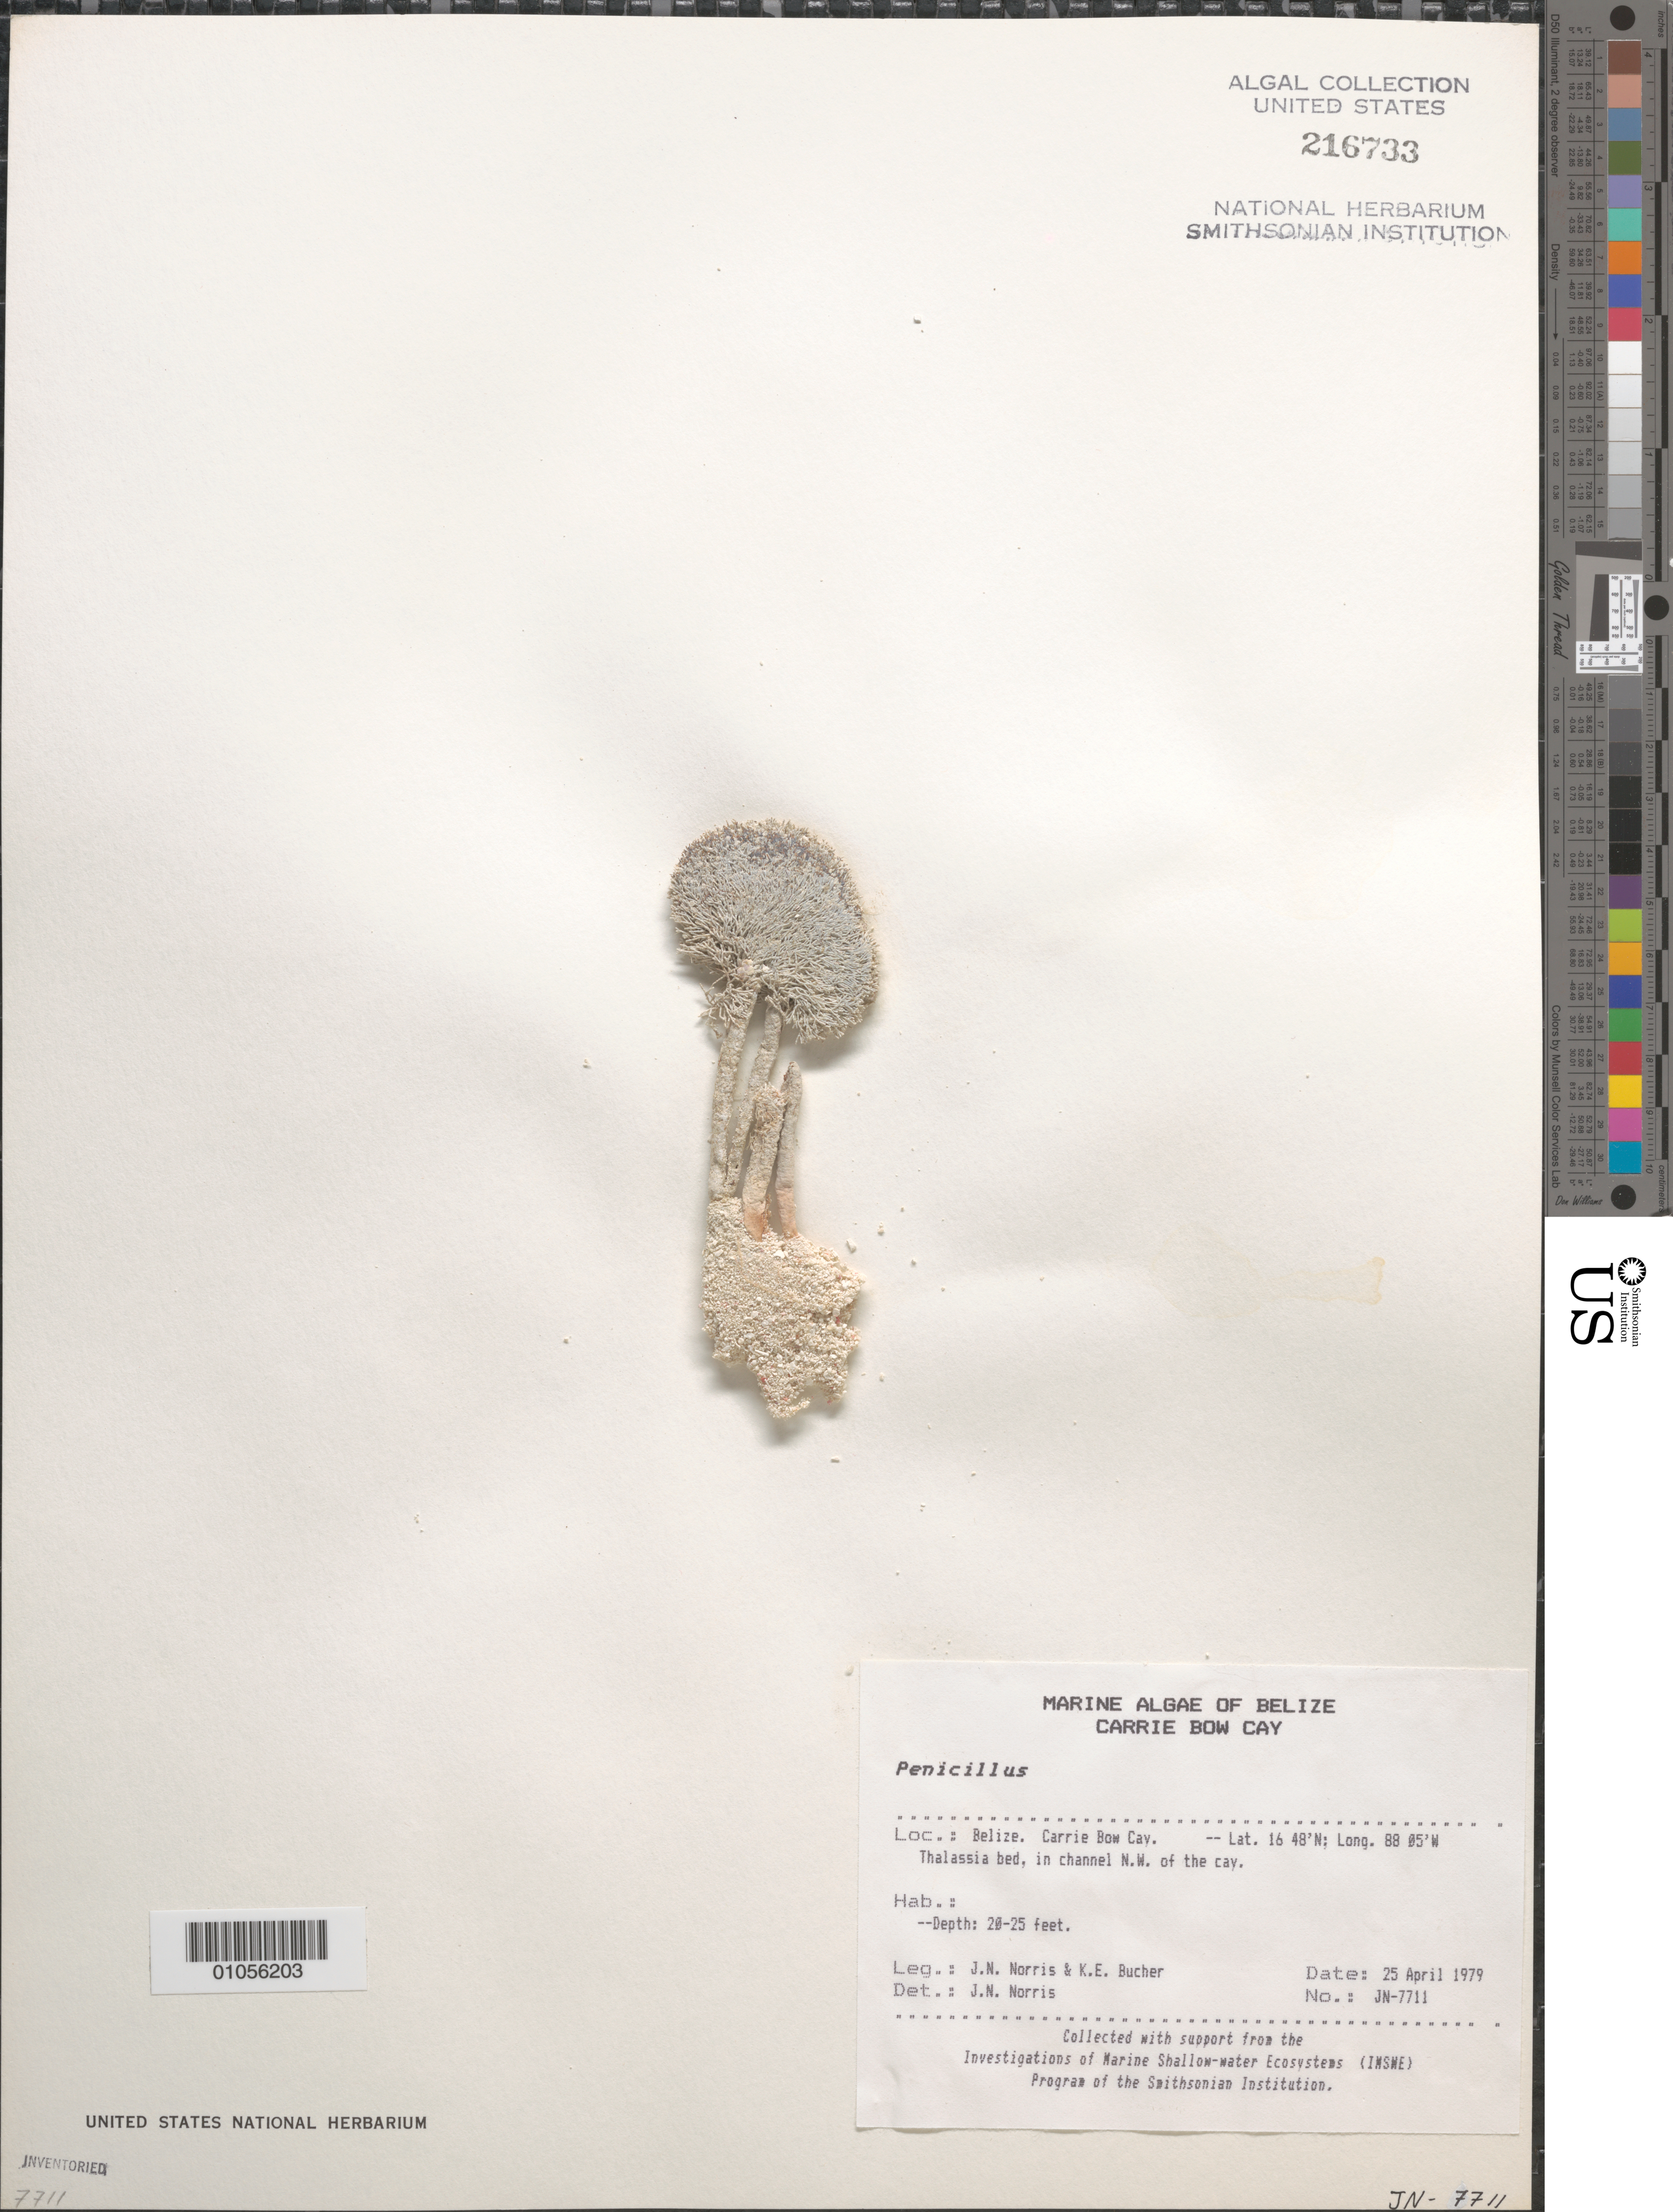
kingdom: Plantae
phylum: Chlorophyta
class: Ulvophyceae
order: Bryopsidales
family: Udoteaceae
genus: Penicillus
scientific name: Penicillus sp.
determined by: Norris, James N.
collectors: J. N. Norris & K. E. Bucher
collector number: JN-7711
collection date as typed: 25 Apr 1979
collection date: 1979-04-25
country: Belize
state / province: Stann Creek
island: Carrie Bow Cay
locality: Northwest of Carrie Bow Cay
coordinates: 16 48'N, 88 05'W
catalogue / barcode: US 216733